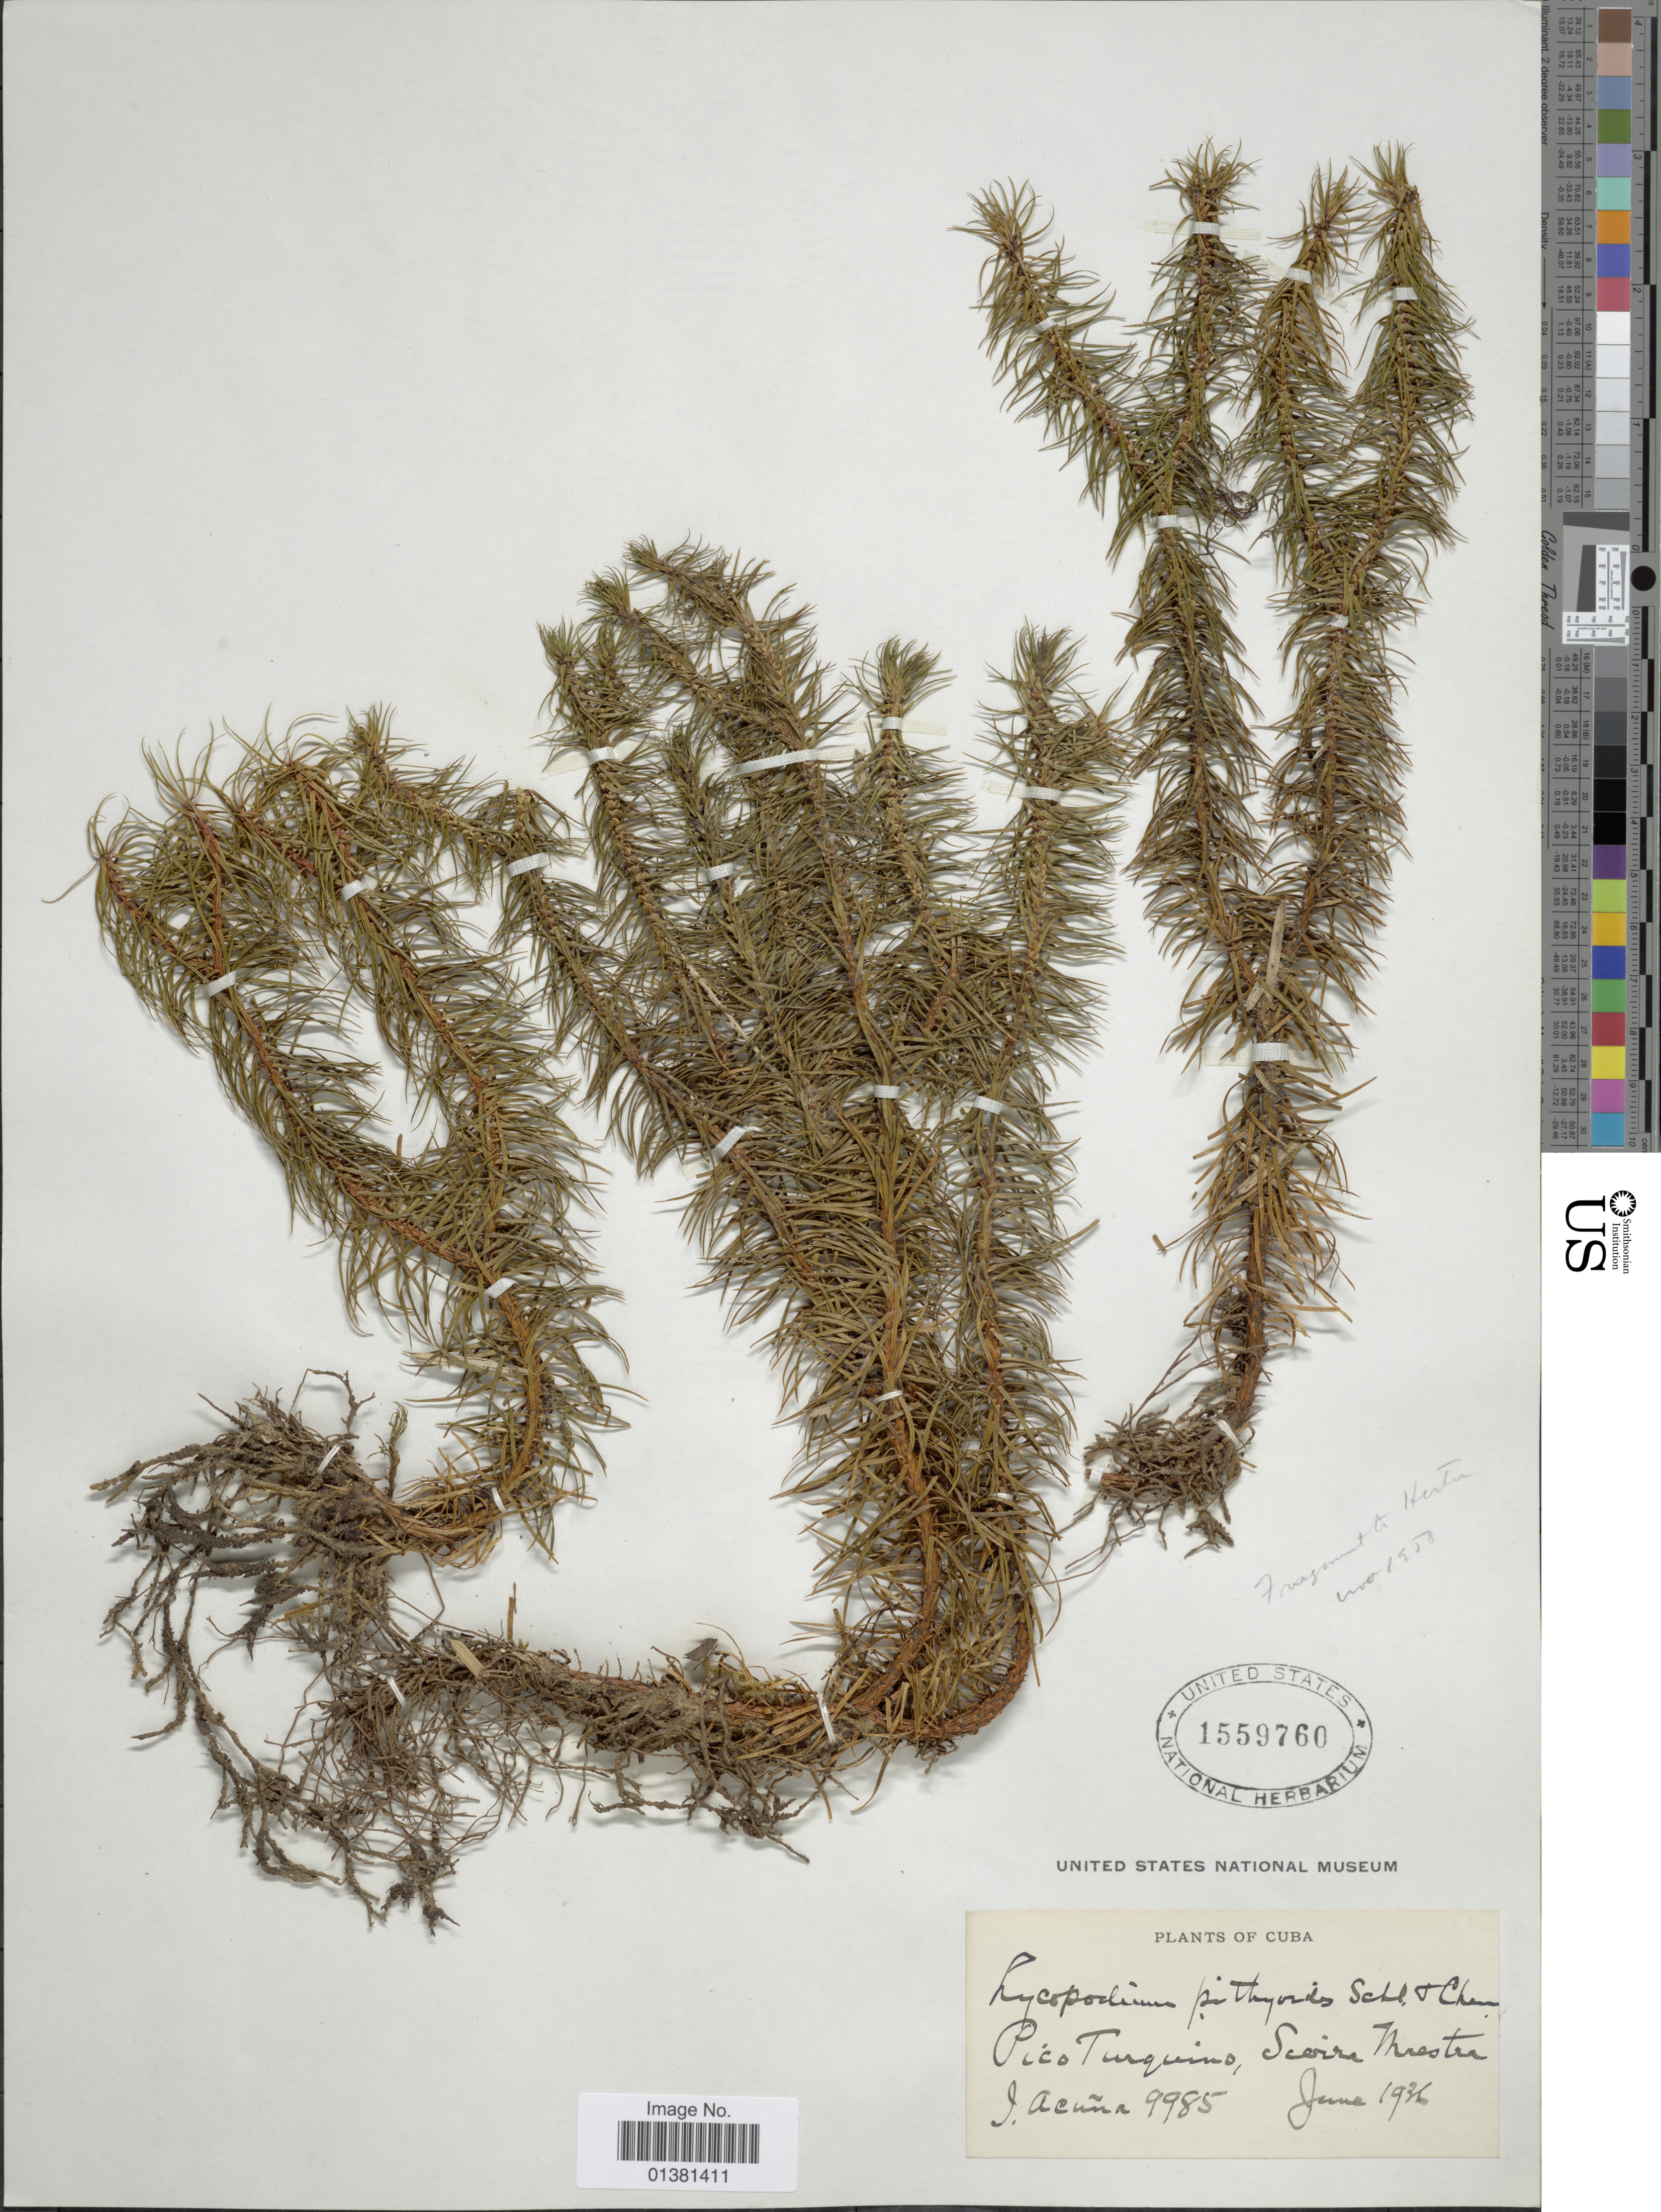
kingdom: Plantae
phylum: Tracheophyta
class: Lycopodiopsida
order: Lycopodiales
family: Lycopodiaceae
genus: Phlegmariurus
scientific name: Phlegmariurus pithyoides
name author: (Schltdl. & Cham.) B. Øllg.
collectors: J. Acuña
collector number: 9985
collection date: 1936-06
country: Cuba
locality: Pico Turquino, Sierra Maestra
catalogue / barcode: US 1559760